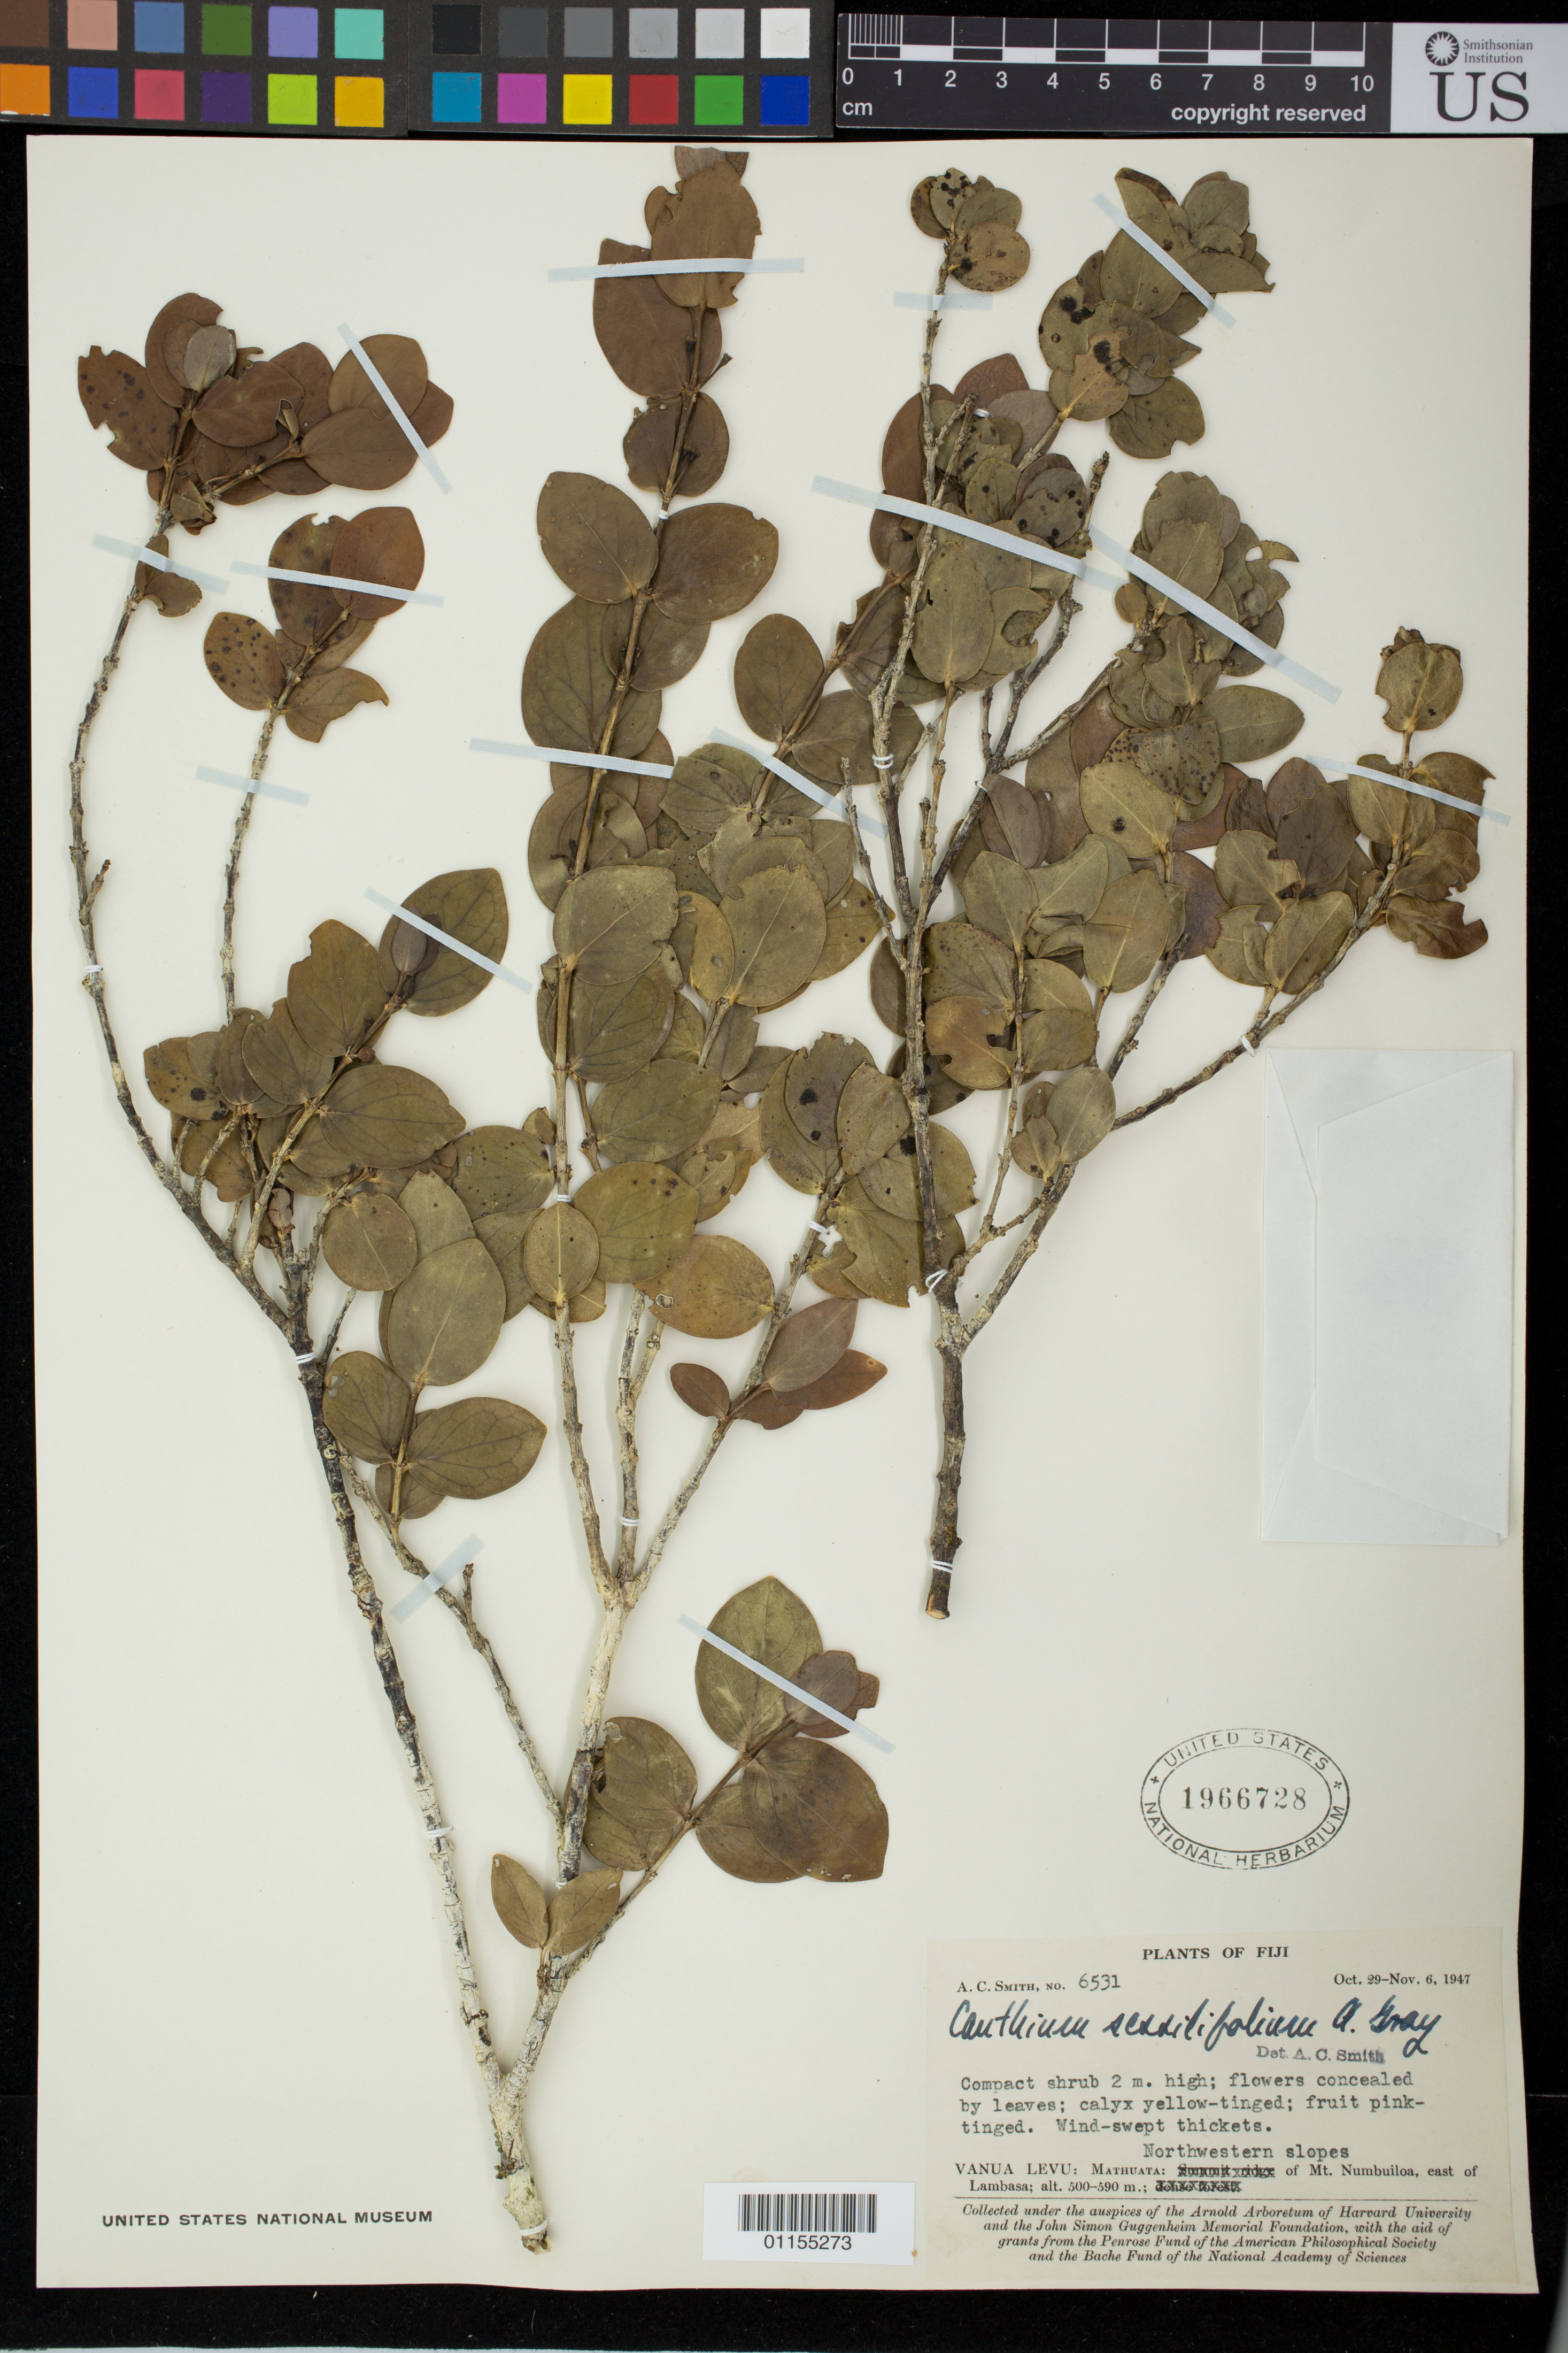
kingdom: Plantae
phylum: Tracheophyta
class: Magnoliopsida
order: Gentianales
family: Rubiaceae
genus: Cyclophyllum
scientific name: Cyclophyllum sessilifolium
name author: (A. Gray) A.C. Sm. & S.P. Darwin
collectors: A. C. Smith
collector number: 6531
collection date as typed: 29 Oct 1947 to 06 Nov 1947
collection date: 1947-10-29/1947-11-06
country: Fiji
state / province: Northern Division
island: Macuata-i-wai [Mathuata-i-wai]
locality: Mathuata Prov.: summit ridge of mt numbuiloa, east of lambasa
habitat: Wind-swept thickets.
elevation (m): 500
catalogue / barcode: US 1966728